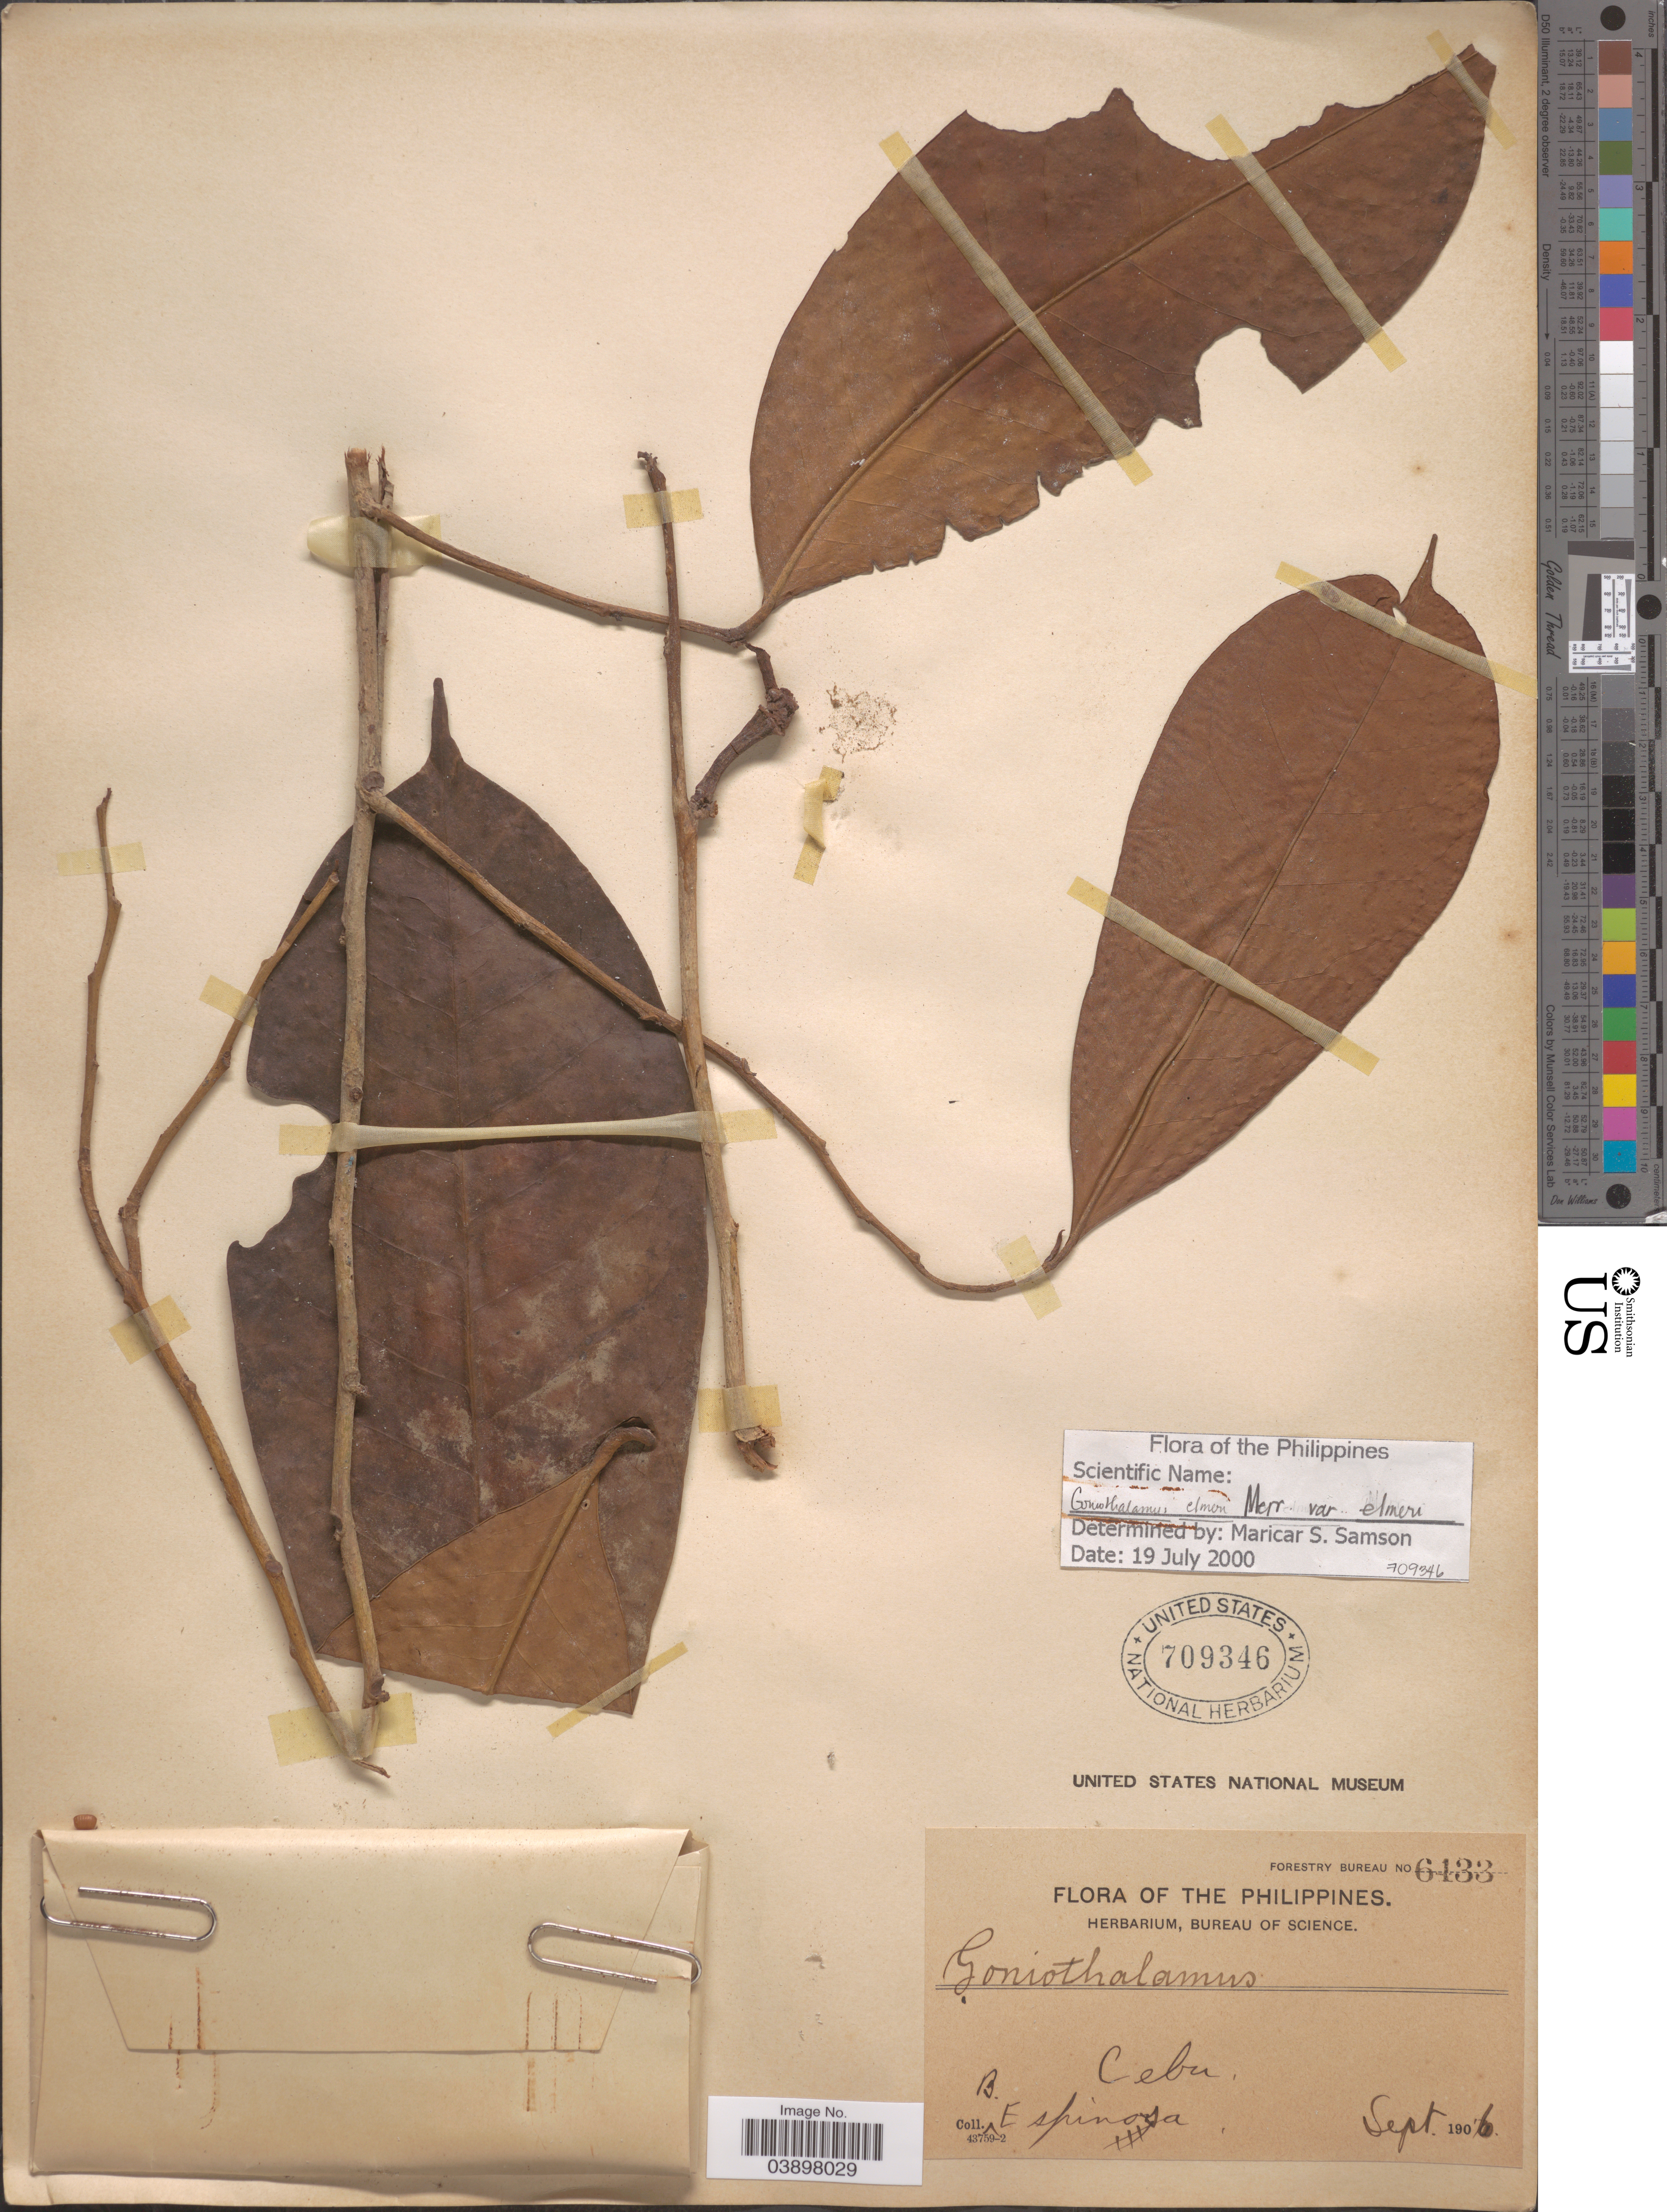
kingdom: Plantae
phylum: Tracheophyta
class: Magnoliopsida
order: Magnoliales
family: Annonaceae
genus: Goniothalamus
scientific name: Goniothalamus elmeri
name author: Merr.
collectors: B. Espinosa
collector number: Forestry Bureau 6133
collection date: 1906-09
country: Philippines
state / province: Central Visayas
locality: Cebu.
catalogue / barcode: US 709346